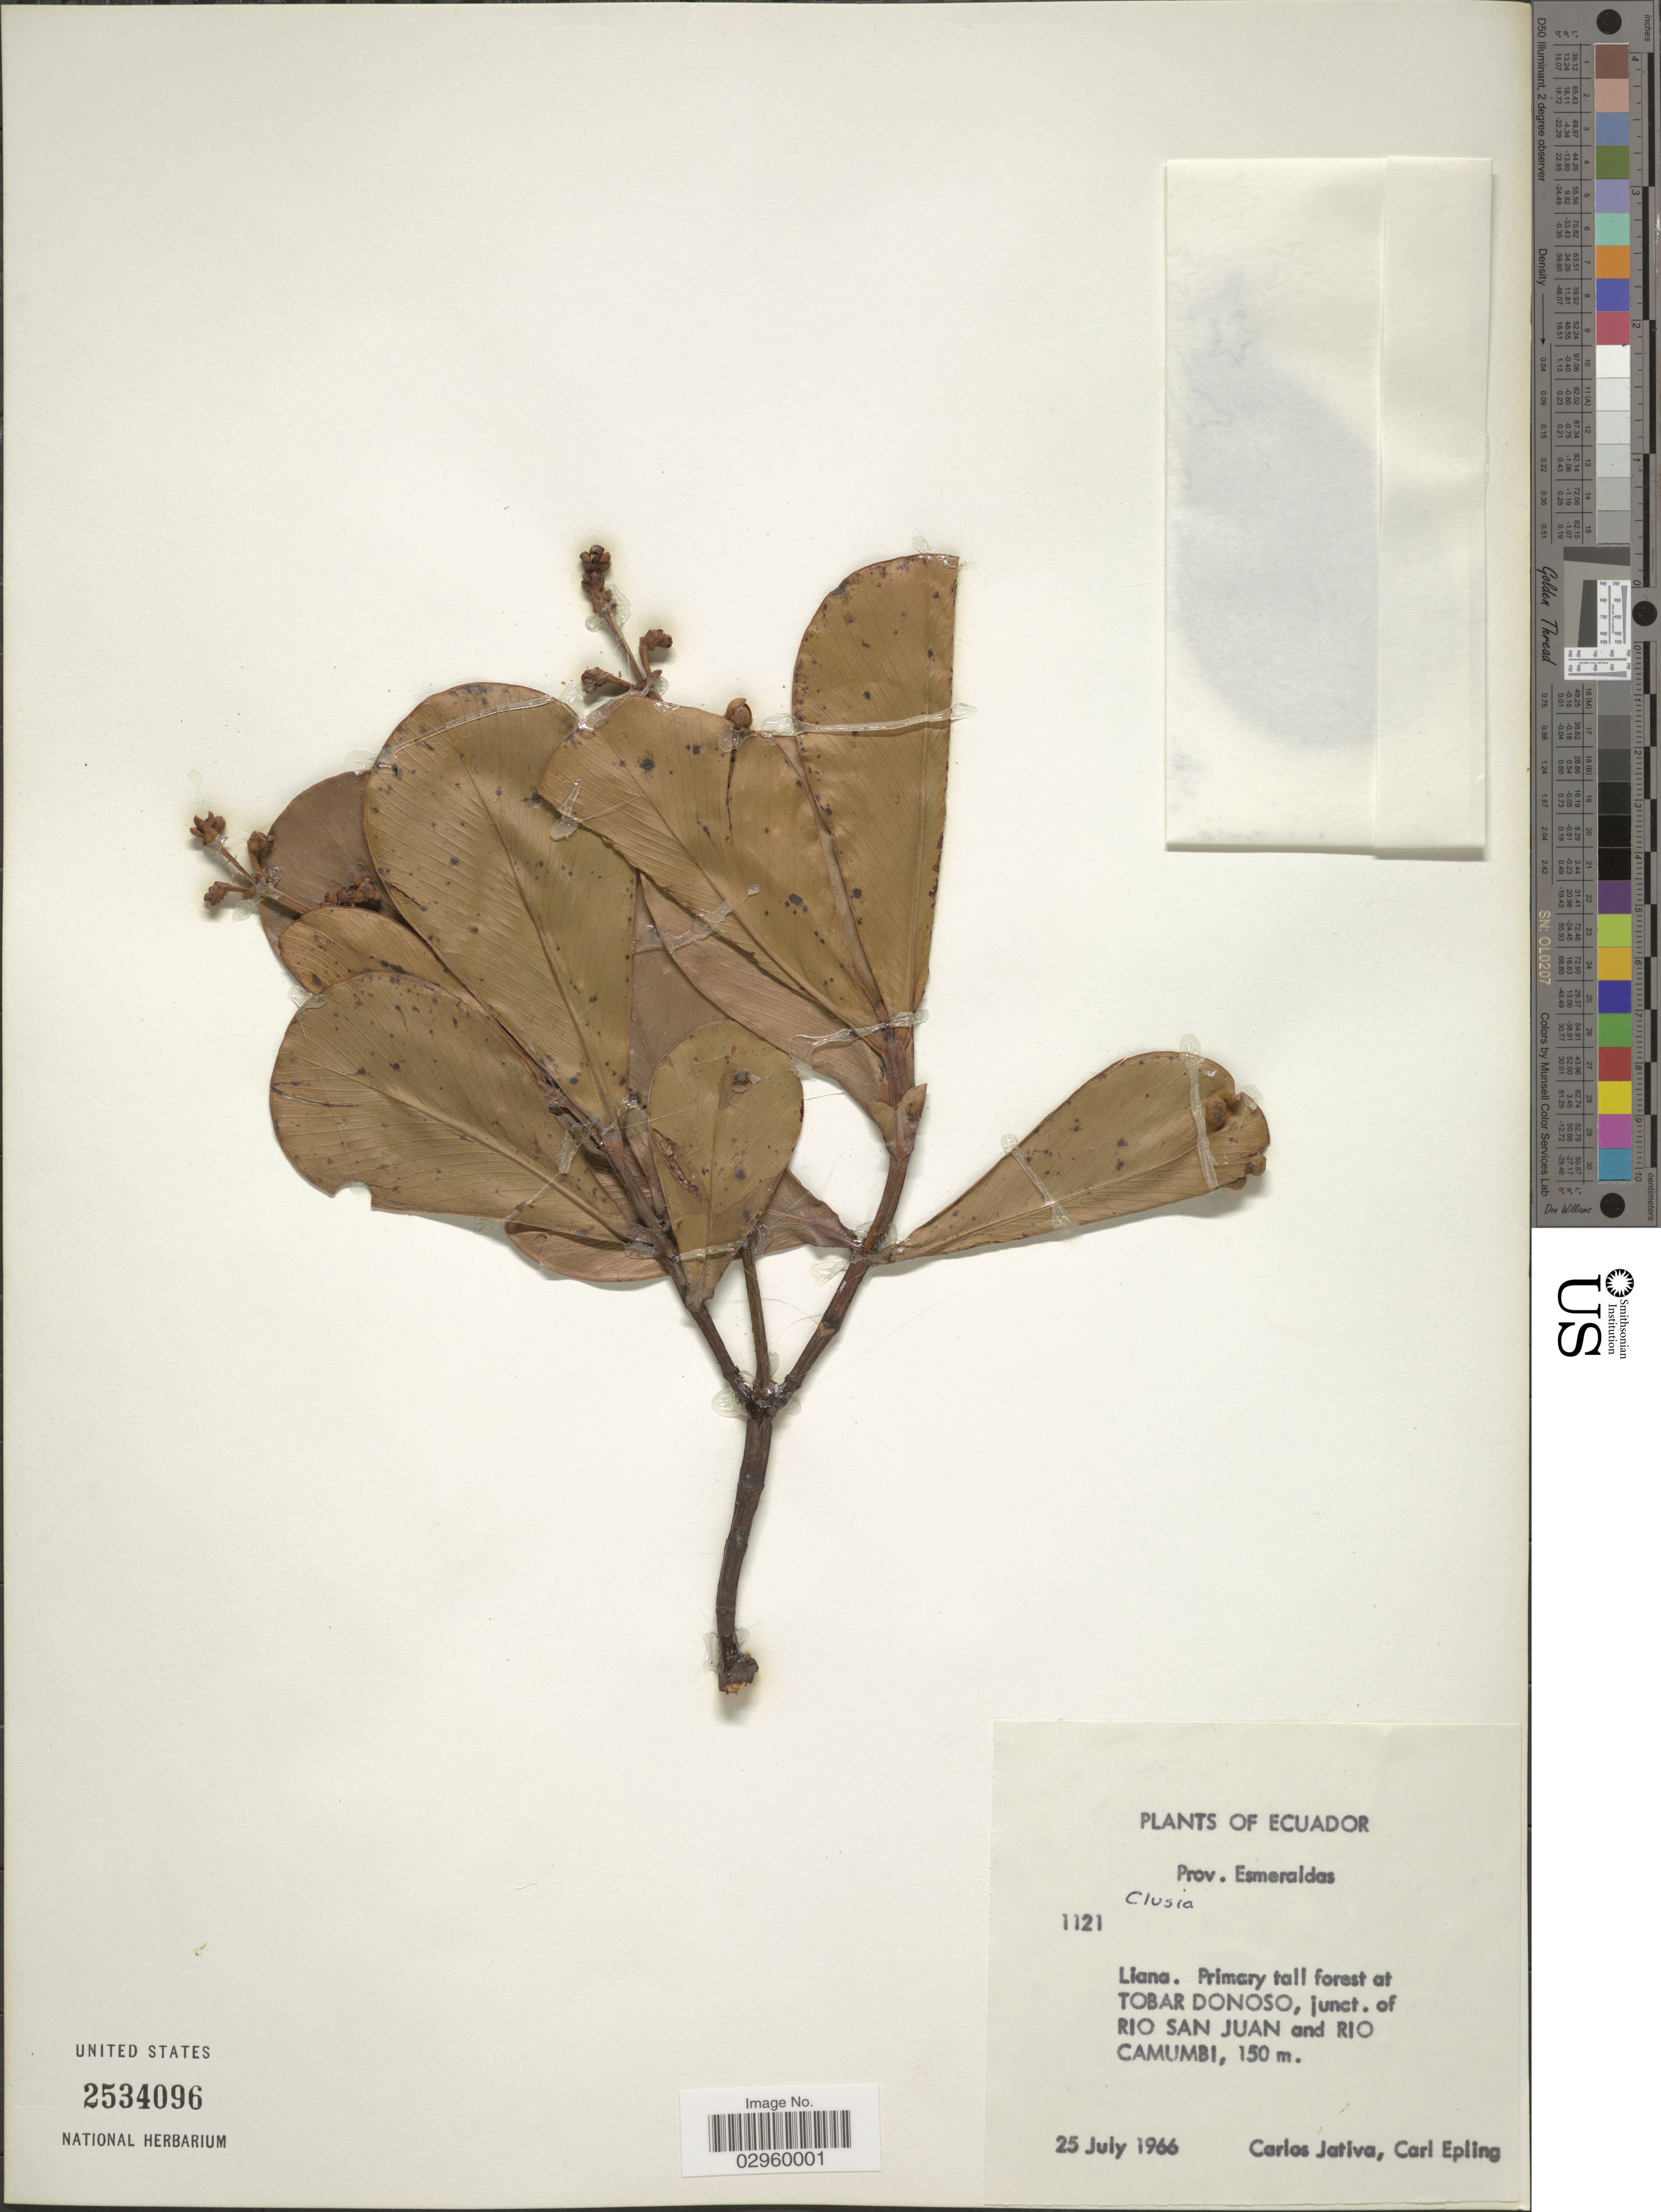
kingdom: Plantae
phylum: Tracheophyta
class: Magnoliopsida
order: Malpighiales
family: Clusiaceae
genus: Clusia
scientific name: Clusia sp.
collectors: C. D. Játiva & C. C. Epling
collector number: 1121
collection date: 1966-07-25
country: Ecuador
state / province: Esmeraldas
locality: Primary tall forest at Tobar Donoso, junct. of Rio San Juan and Rio Camumbi.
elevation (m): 150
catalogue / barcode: US 2534096